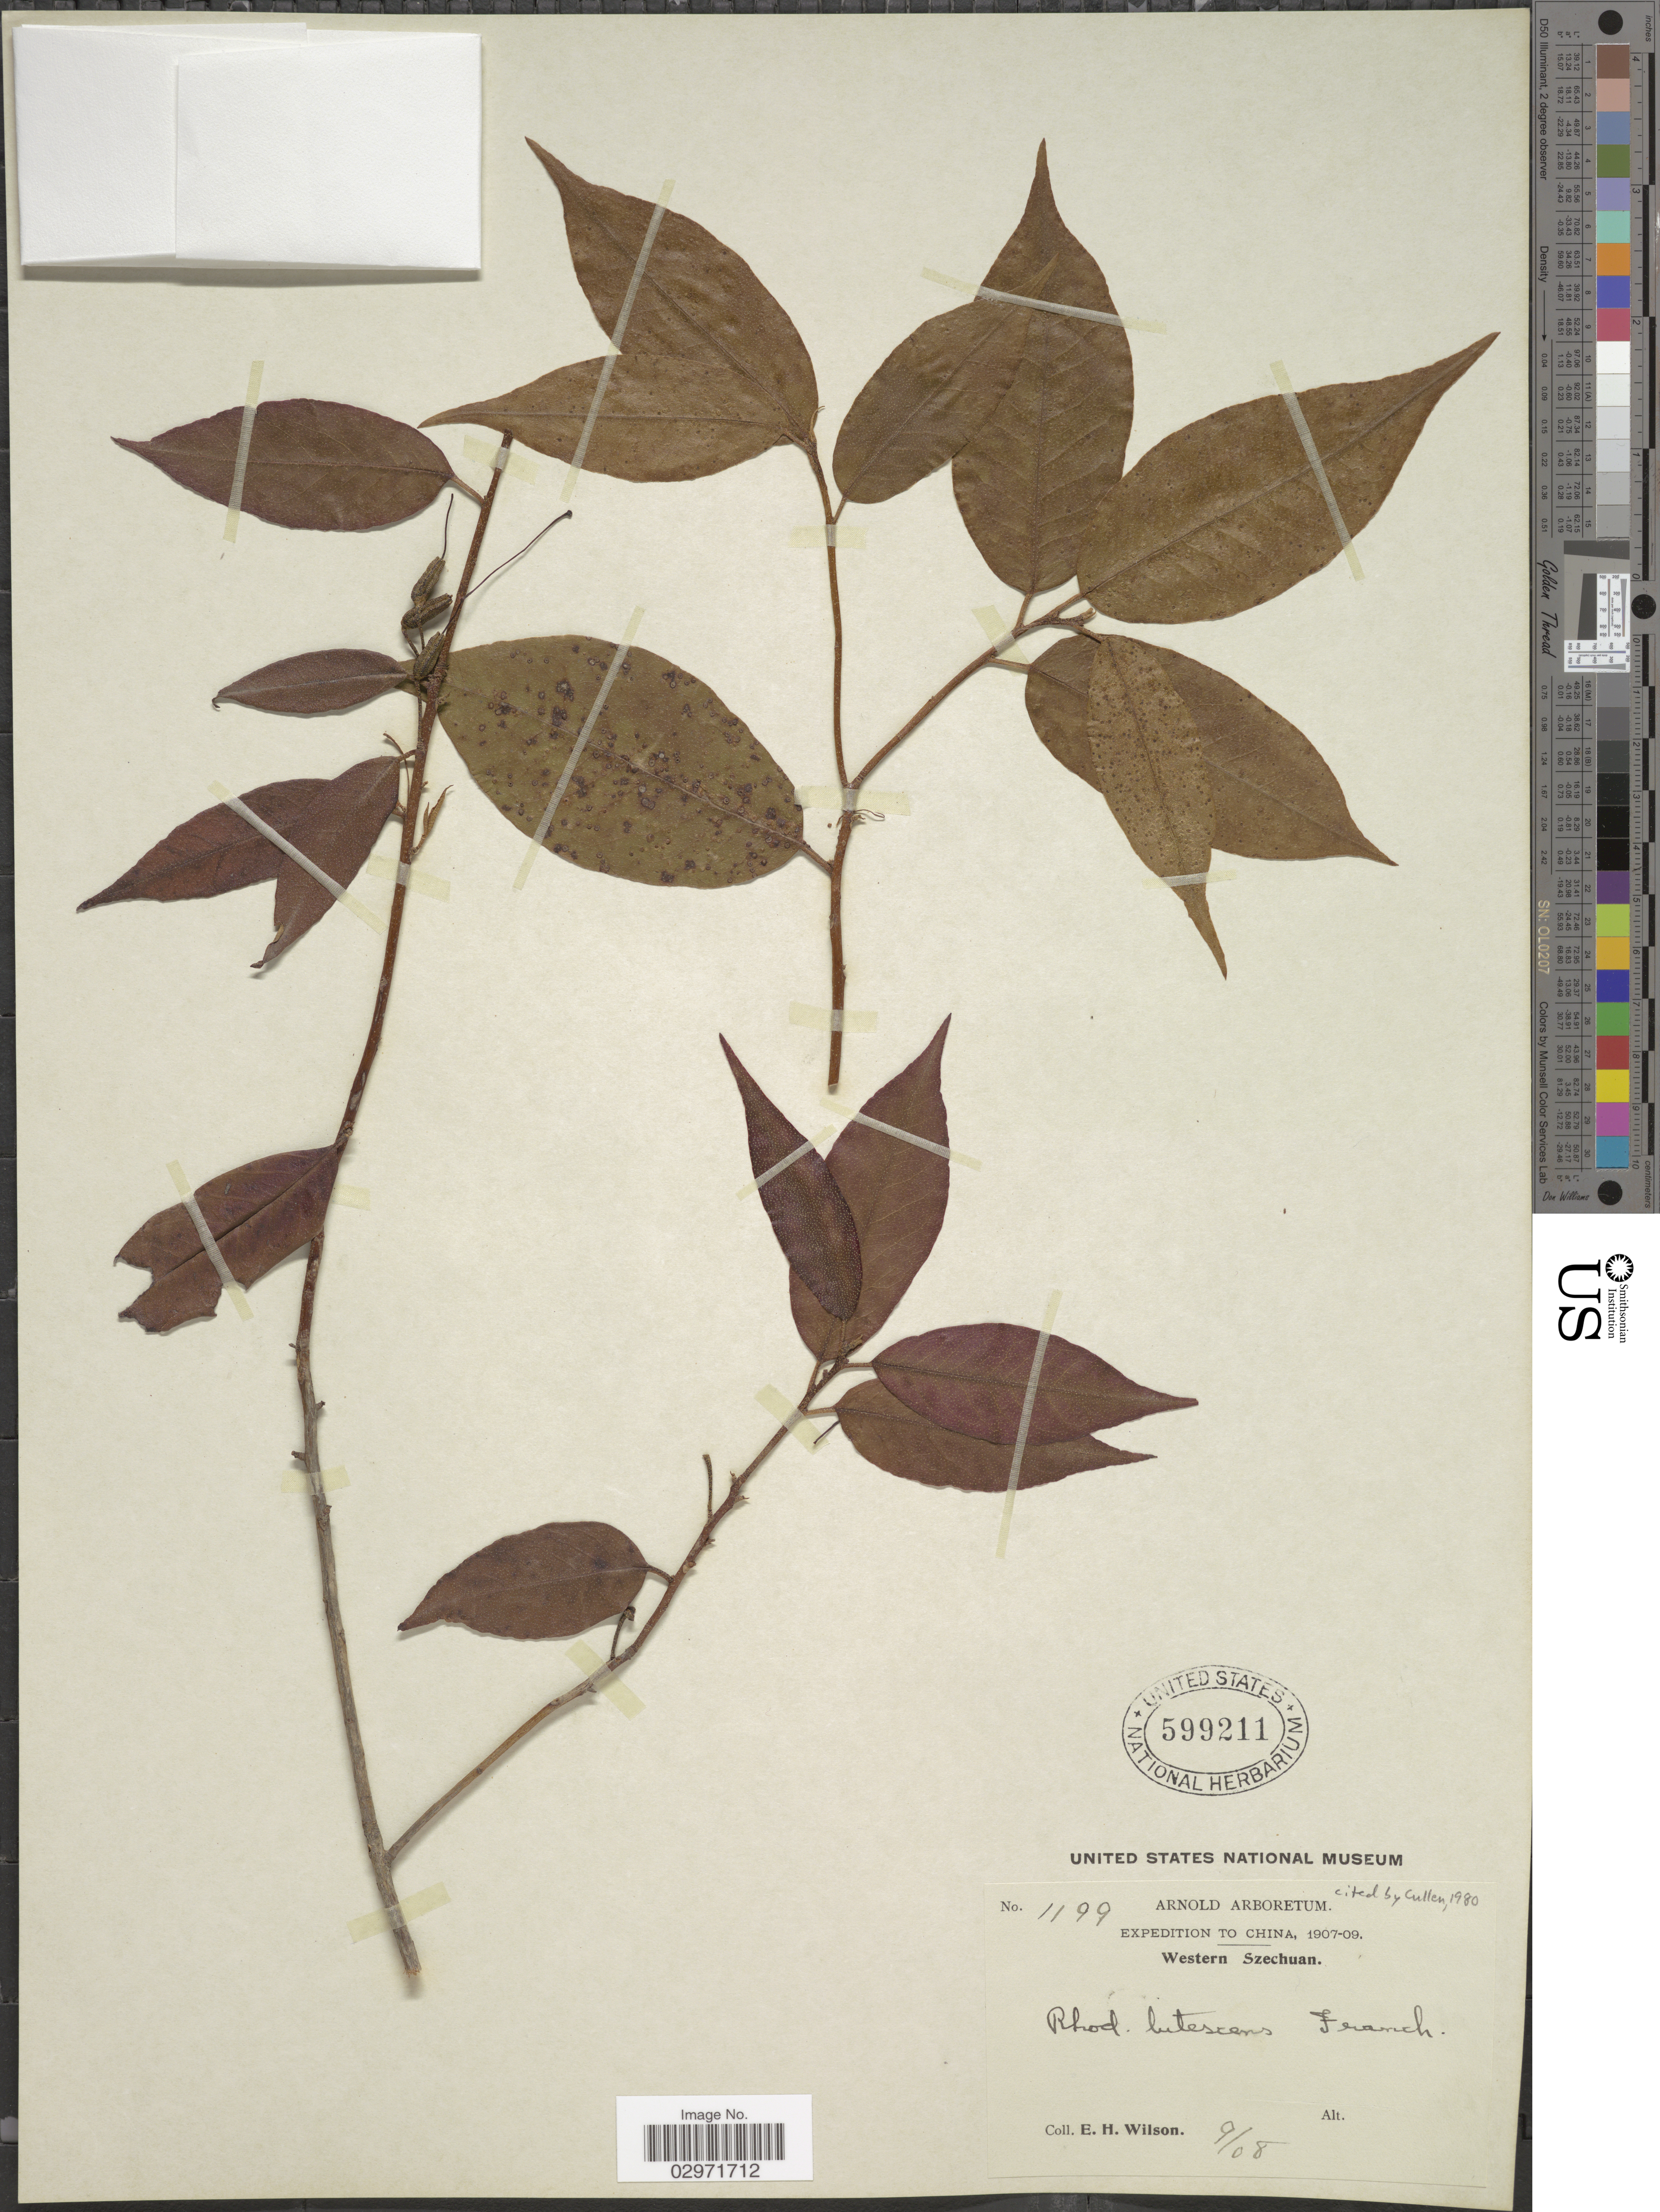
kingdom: Plantae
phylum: Tracheophyta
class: Magnoliopsida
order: Ericales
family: Ericaceae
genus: Rhododendron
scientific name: Rhododendron lutescens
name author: Franch.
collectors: E. Wilson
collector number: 1199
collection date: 1908-09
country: China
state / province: Sichuan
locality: Western Szechuan.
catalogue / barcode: US 599211